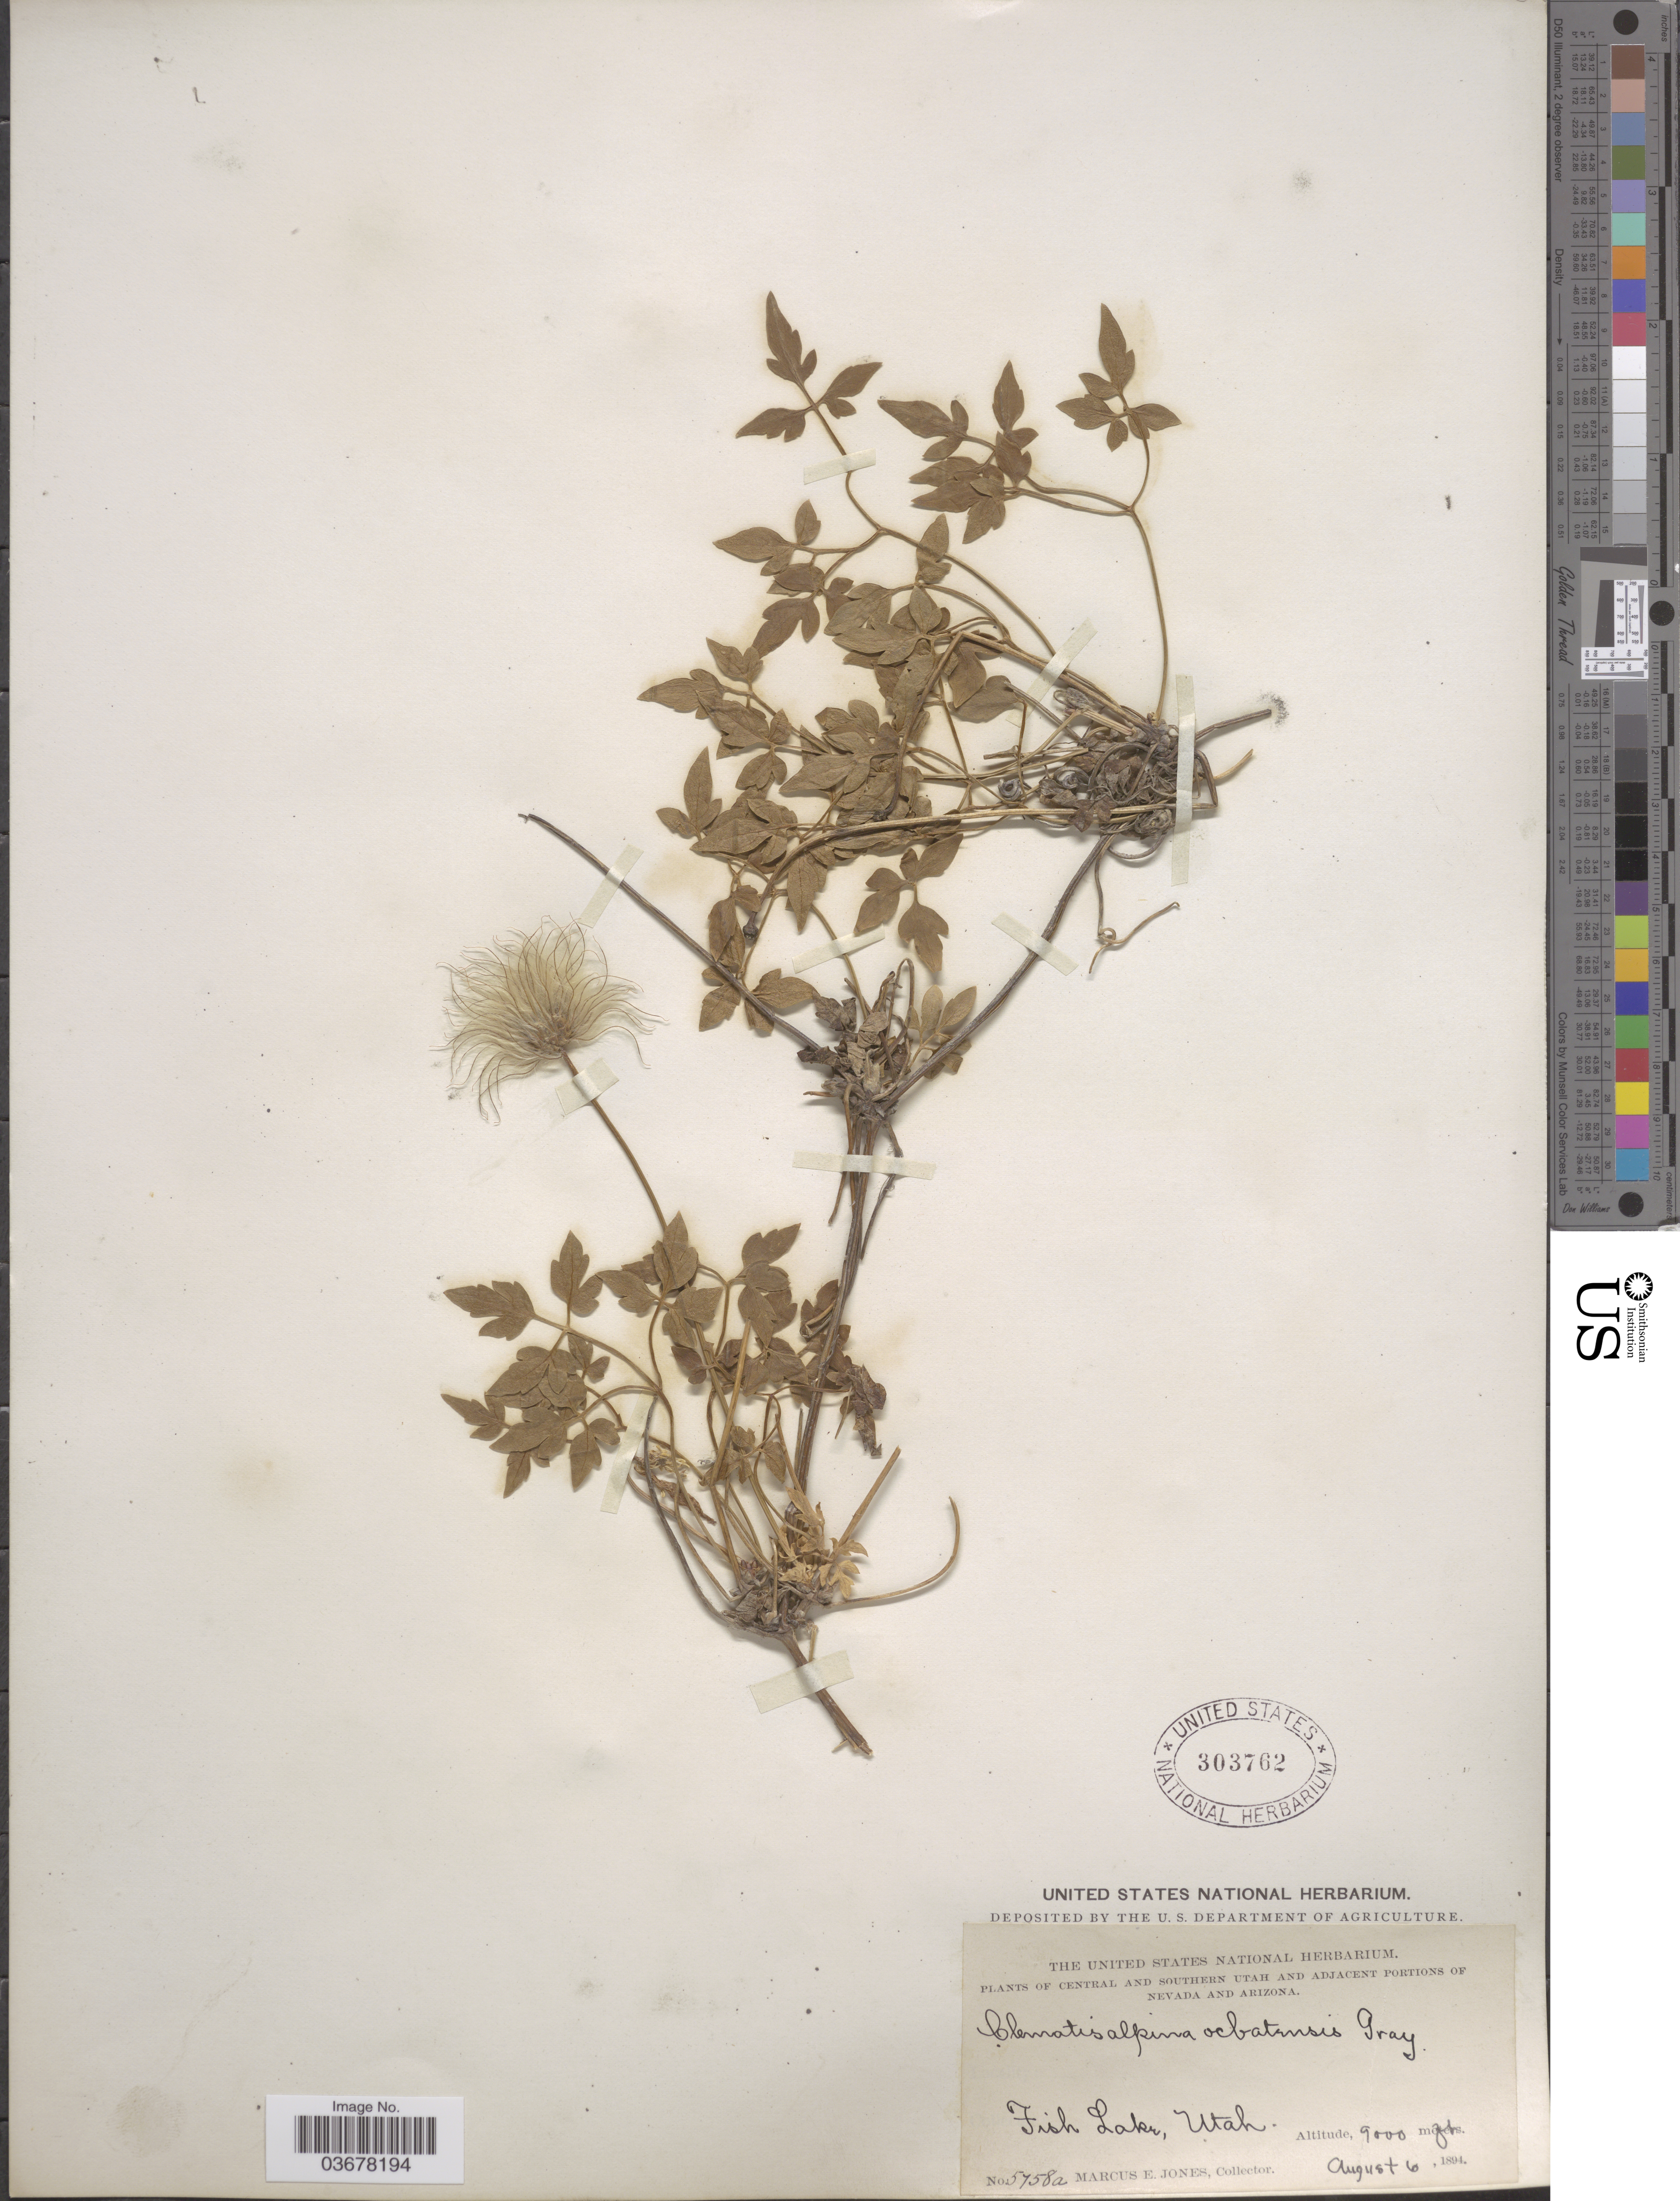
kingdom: Plantae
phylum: Tracheophyta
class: Magnoliopsida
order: Ranunculales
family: Ranunculaceae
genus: Clematis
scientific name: Clematis columbiana var. columbiana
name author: (Nutt.) Torr. & A. Gray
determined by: Strong, M. T., (US), Smithsonian Institution - National Museum of Natural History (UNITED STATES)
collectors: M. E. Jones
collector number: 5758a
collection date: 1894-08-06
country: United States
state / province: Utah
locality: Central and southern Utah. Fish Lake.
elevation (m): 2743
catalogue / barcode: US 303762